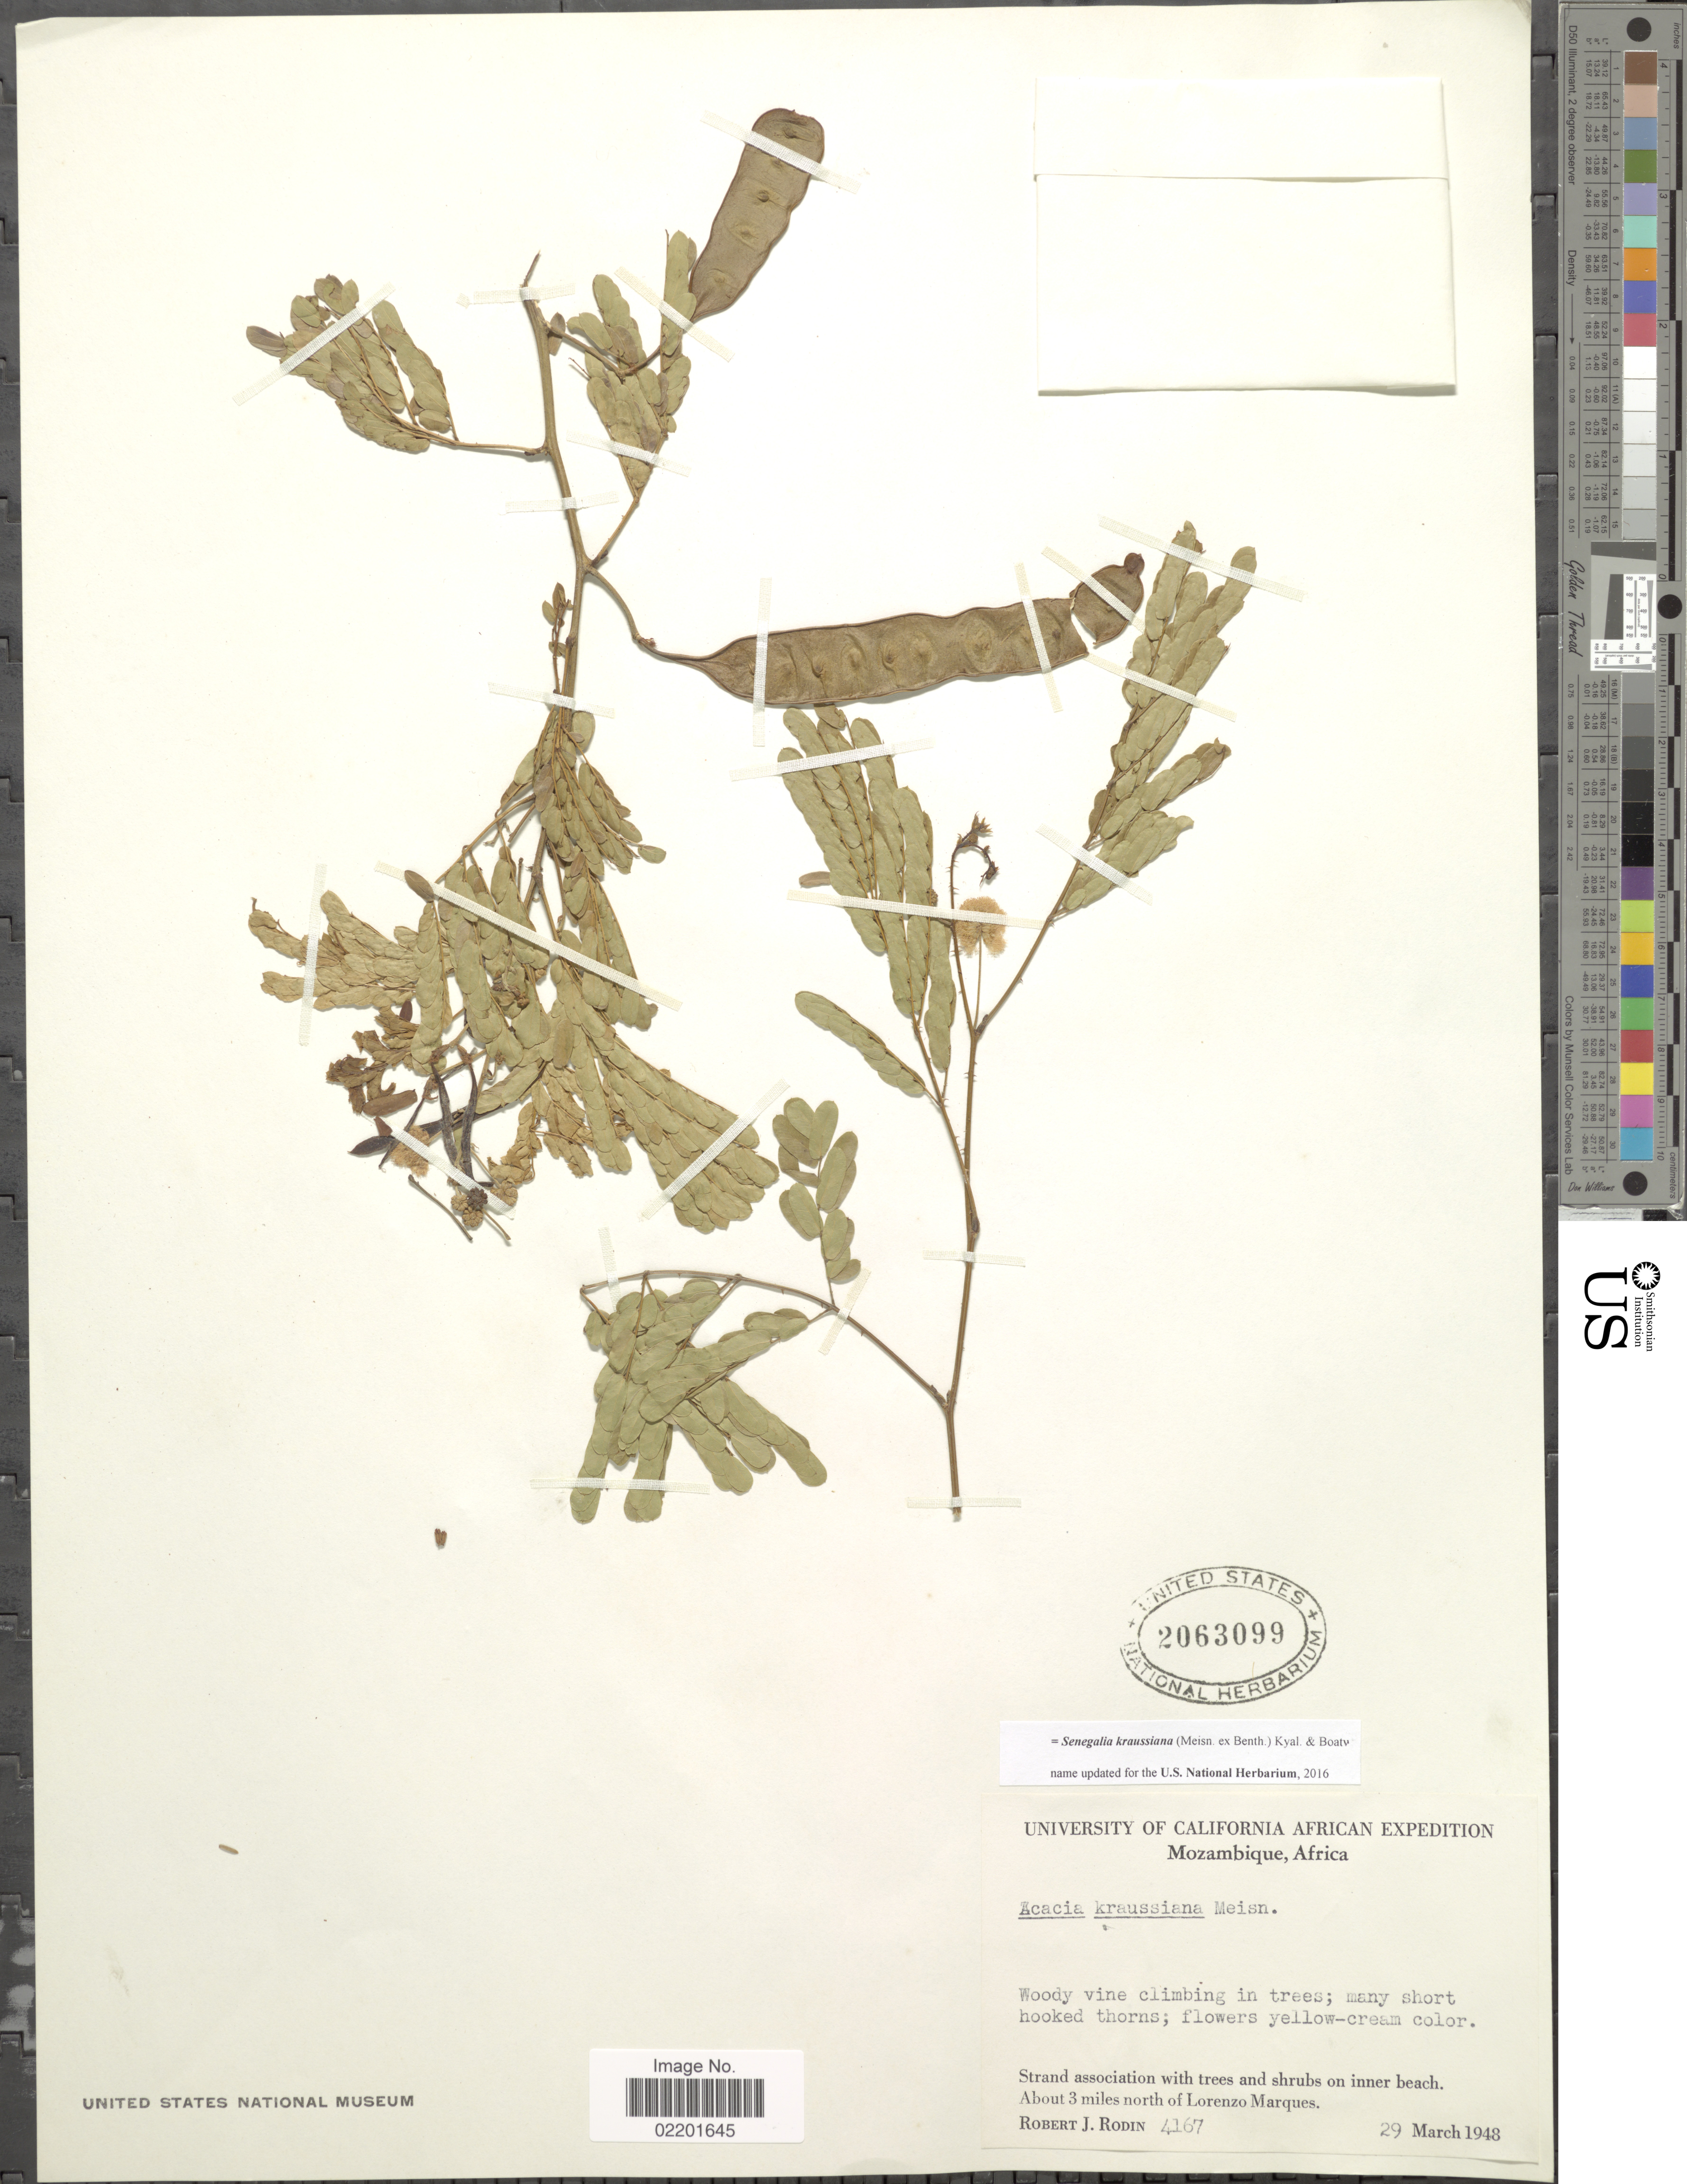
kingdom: Plantae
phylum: Tracheophyta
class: Magnoliopsida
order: Fabales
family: Fabaceae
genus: Senegalia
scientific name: Senegalia kraussiana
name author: (Meisn. ex Benth.) Kyal. & Boatwr.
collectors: R. J. Rodin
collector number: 4167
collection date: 1948-03-29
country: Mozambique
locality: Africa, about 3 miles north of Lorenzo Marques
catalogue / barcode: US 2063099